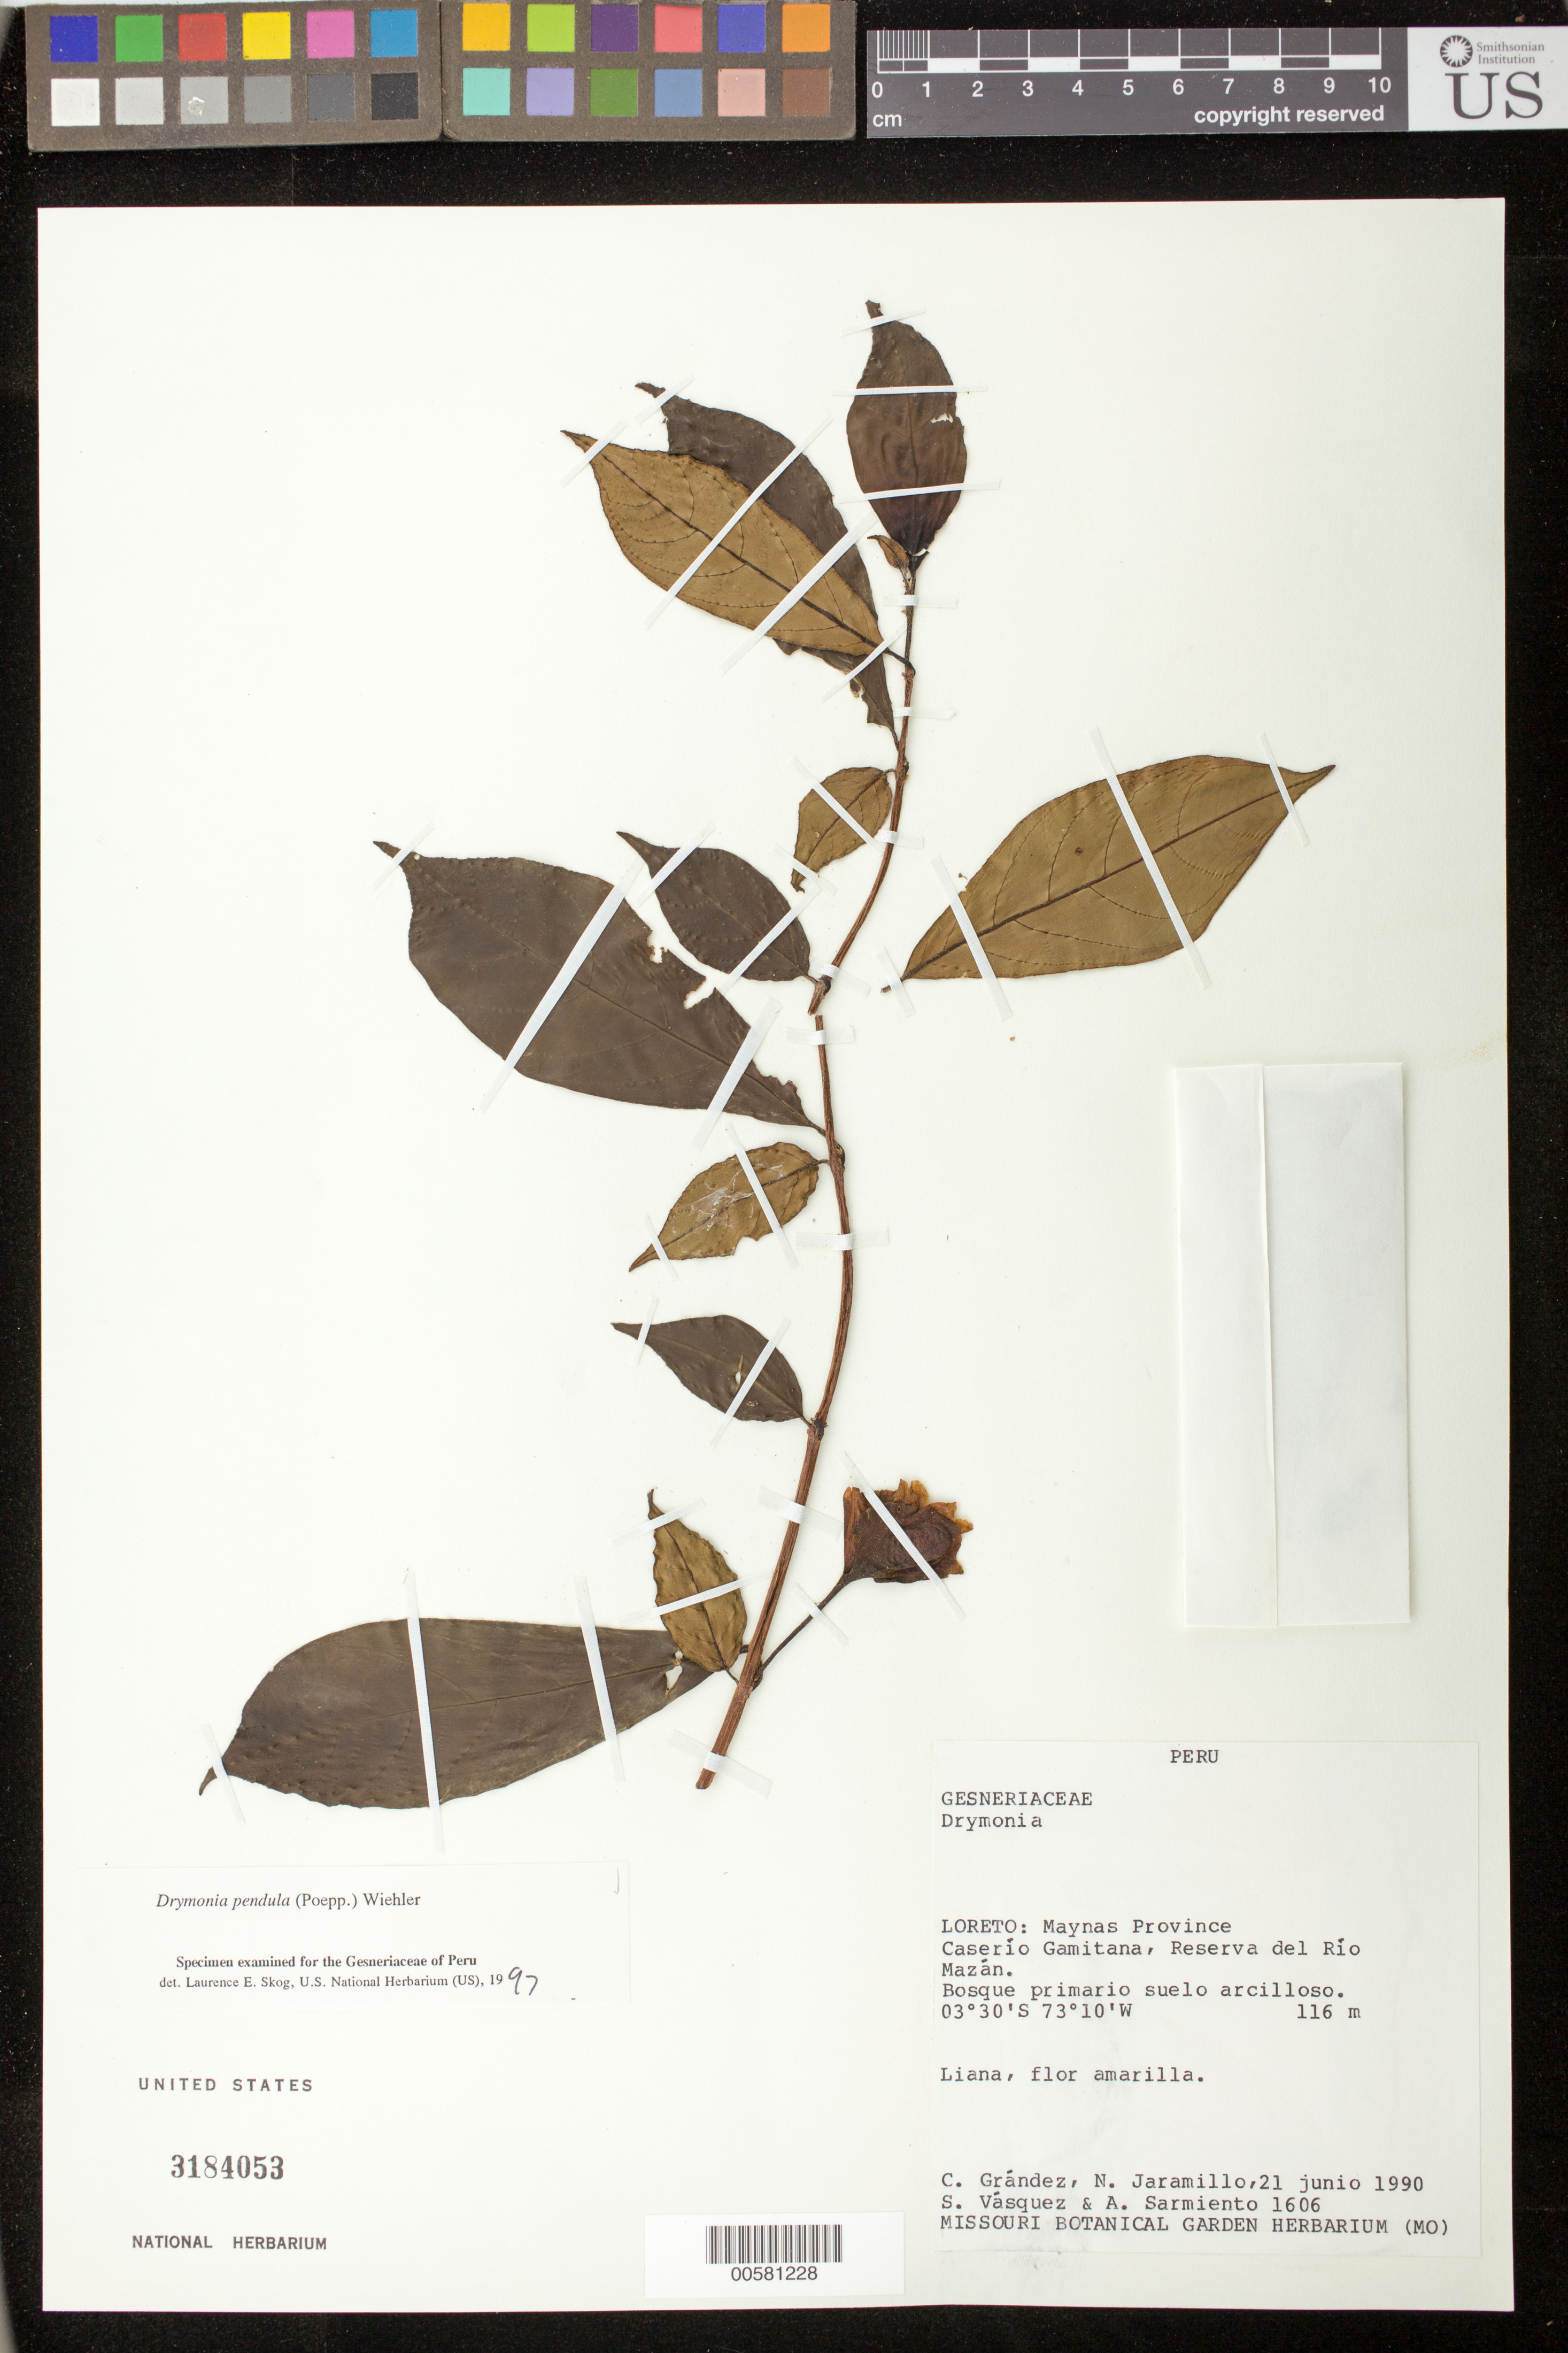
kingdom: Plantae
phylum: Tracheophyta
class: Magnoliopsida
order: Lamiales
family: Gesneriaceae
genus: Drymonia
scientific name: Drymonia pendula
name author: (Poepp.) Wiehler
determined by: Skog, Laurence E.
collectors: C. Grández, N. Jaramillo, S. Vásquez & A. Sarmiento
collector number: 1606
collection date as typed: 21 Jun 1990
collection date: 1990-06-21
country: Peru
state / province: Loreto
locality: Prov. Maynas; Caserío Gamitana, Reserva del Río Mazán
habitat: Bosque primario suelo arcilloso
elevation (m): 116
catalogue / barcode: US 3184053